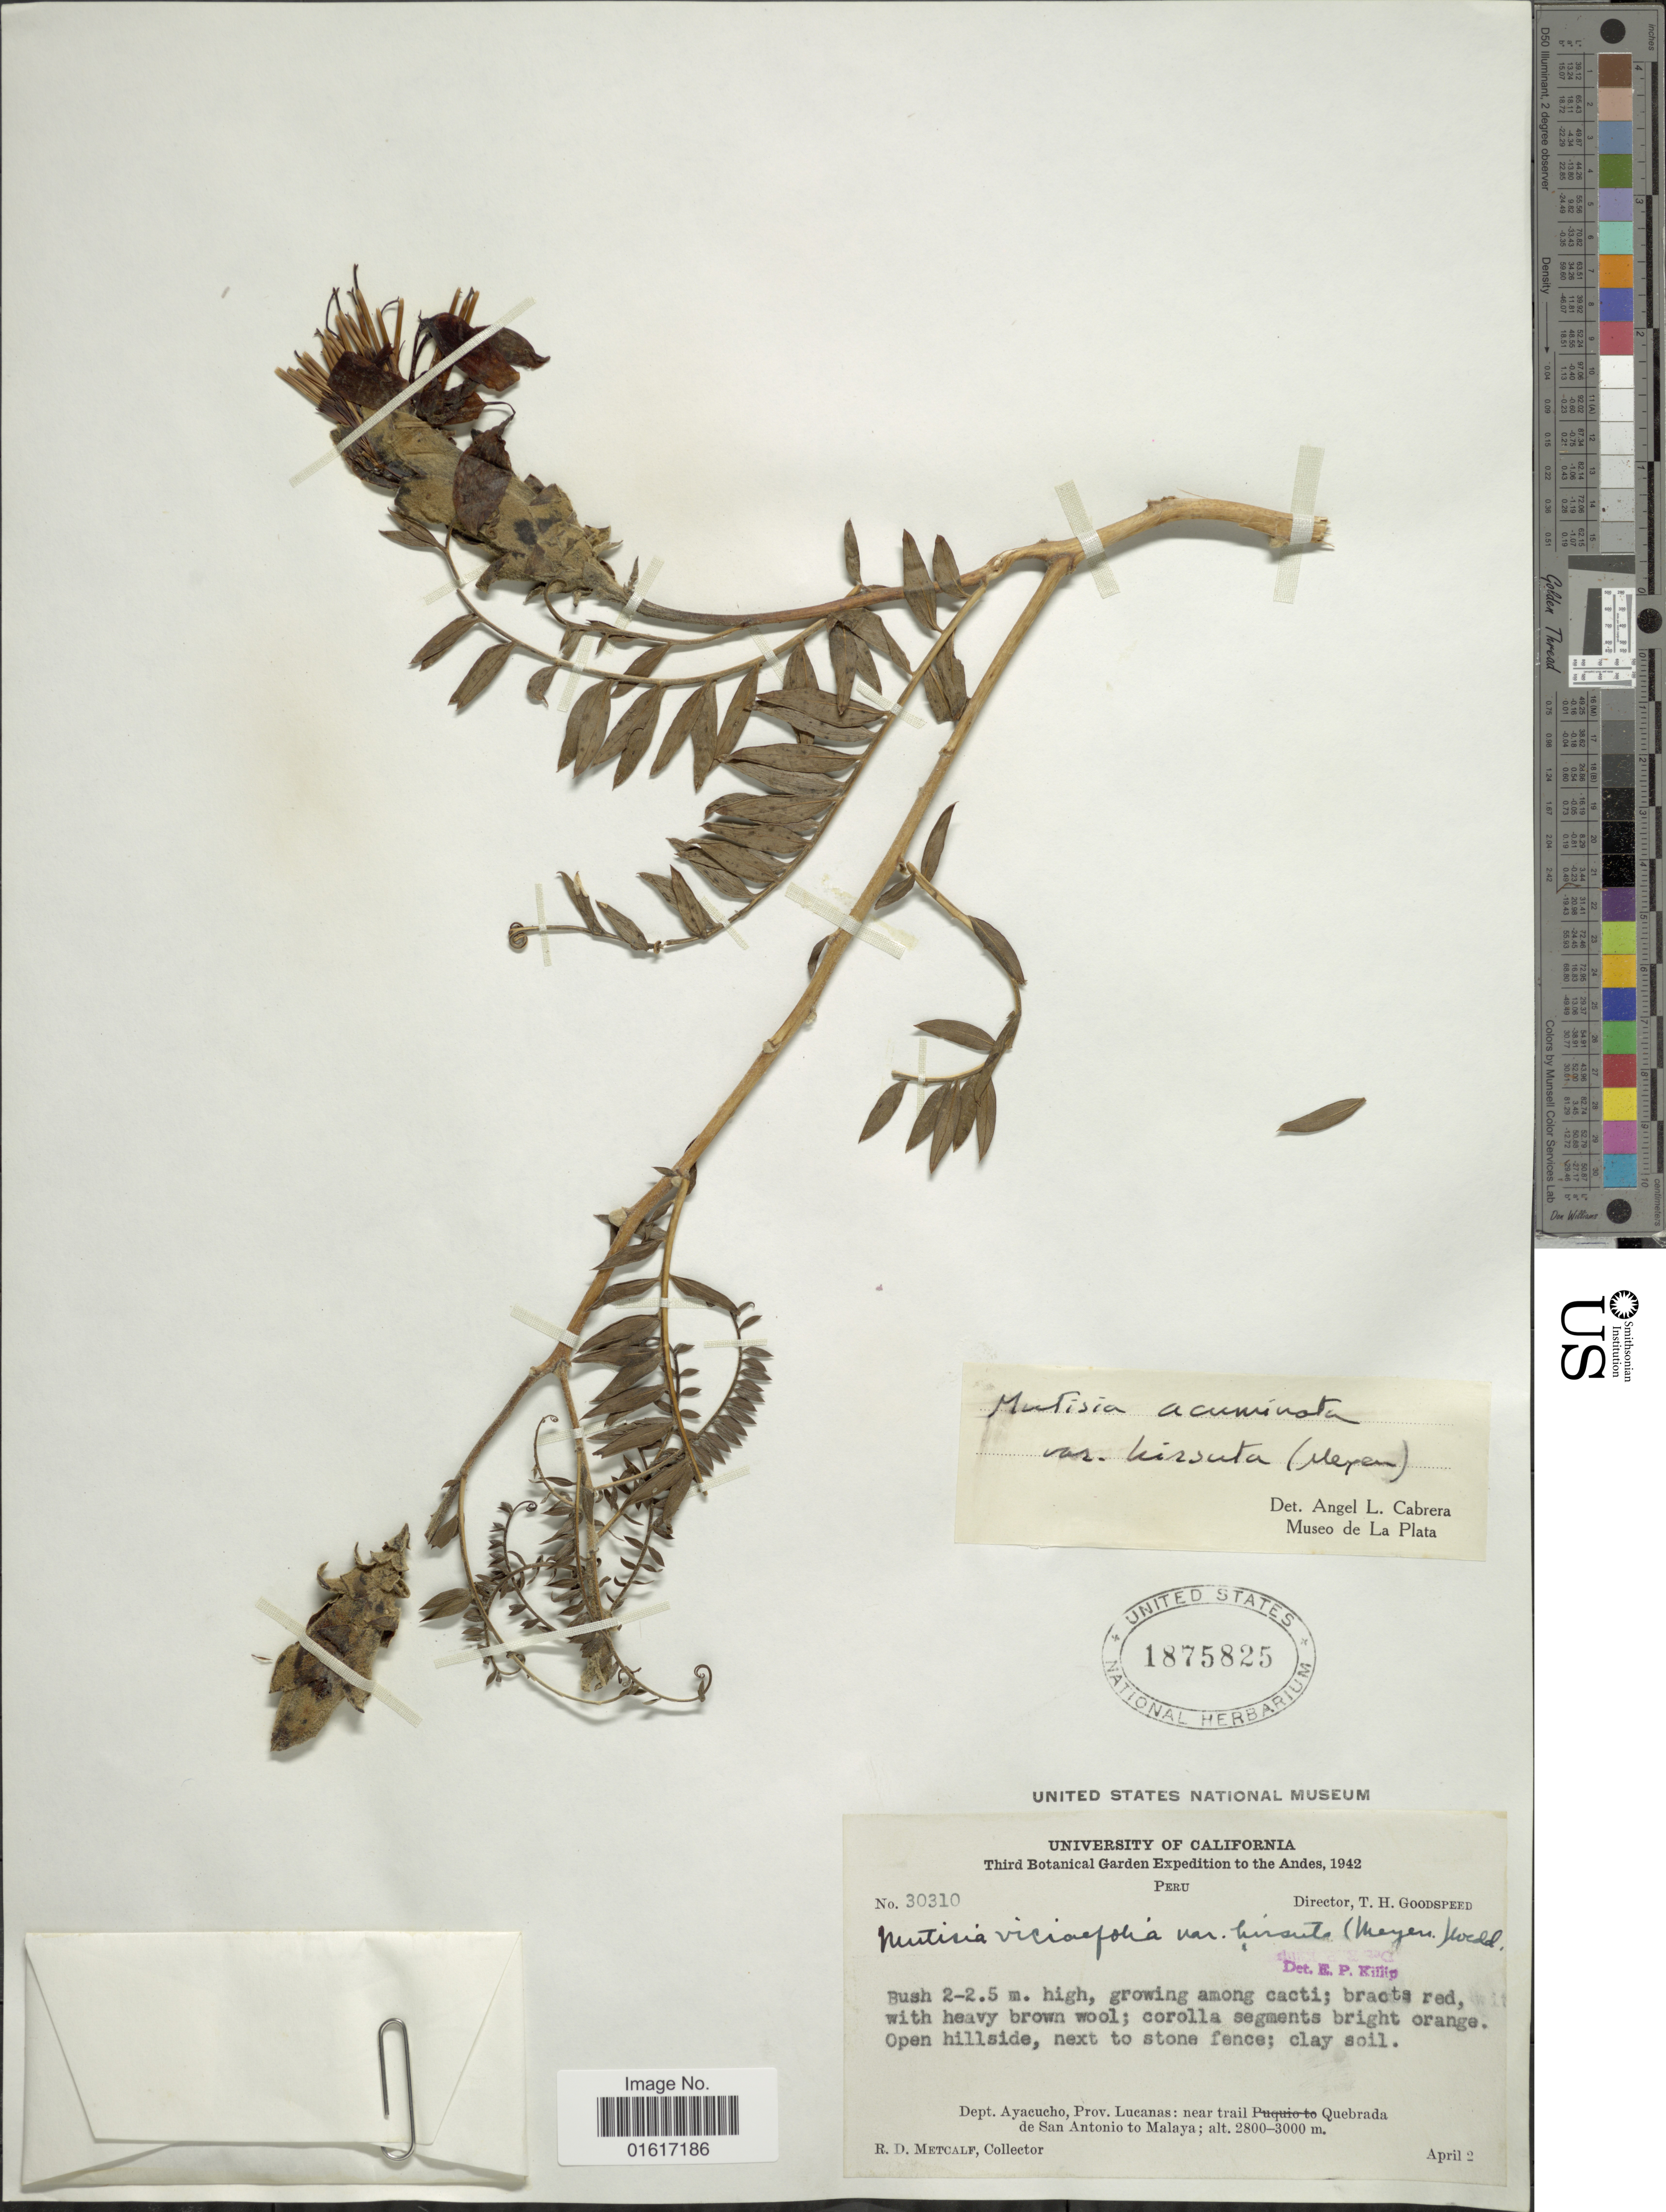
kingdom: Plantae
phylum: Tracheophyta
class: Magnoliopsida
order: Asterales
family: Asteraceae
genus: Mutisia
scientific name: Mutisia acuminata var. hirsuta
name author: (Meyen) Cabrera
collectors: R. D. Metcalf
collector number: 30310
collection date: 1942-04-02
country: Peru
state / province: Ayacucho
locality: Andes. Prov. Lucanas: near trail Quebrada de San Antonio to Malaya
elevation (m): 2800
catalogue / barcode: US 1875825